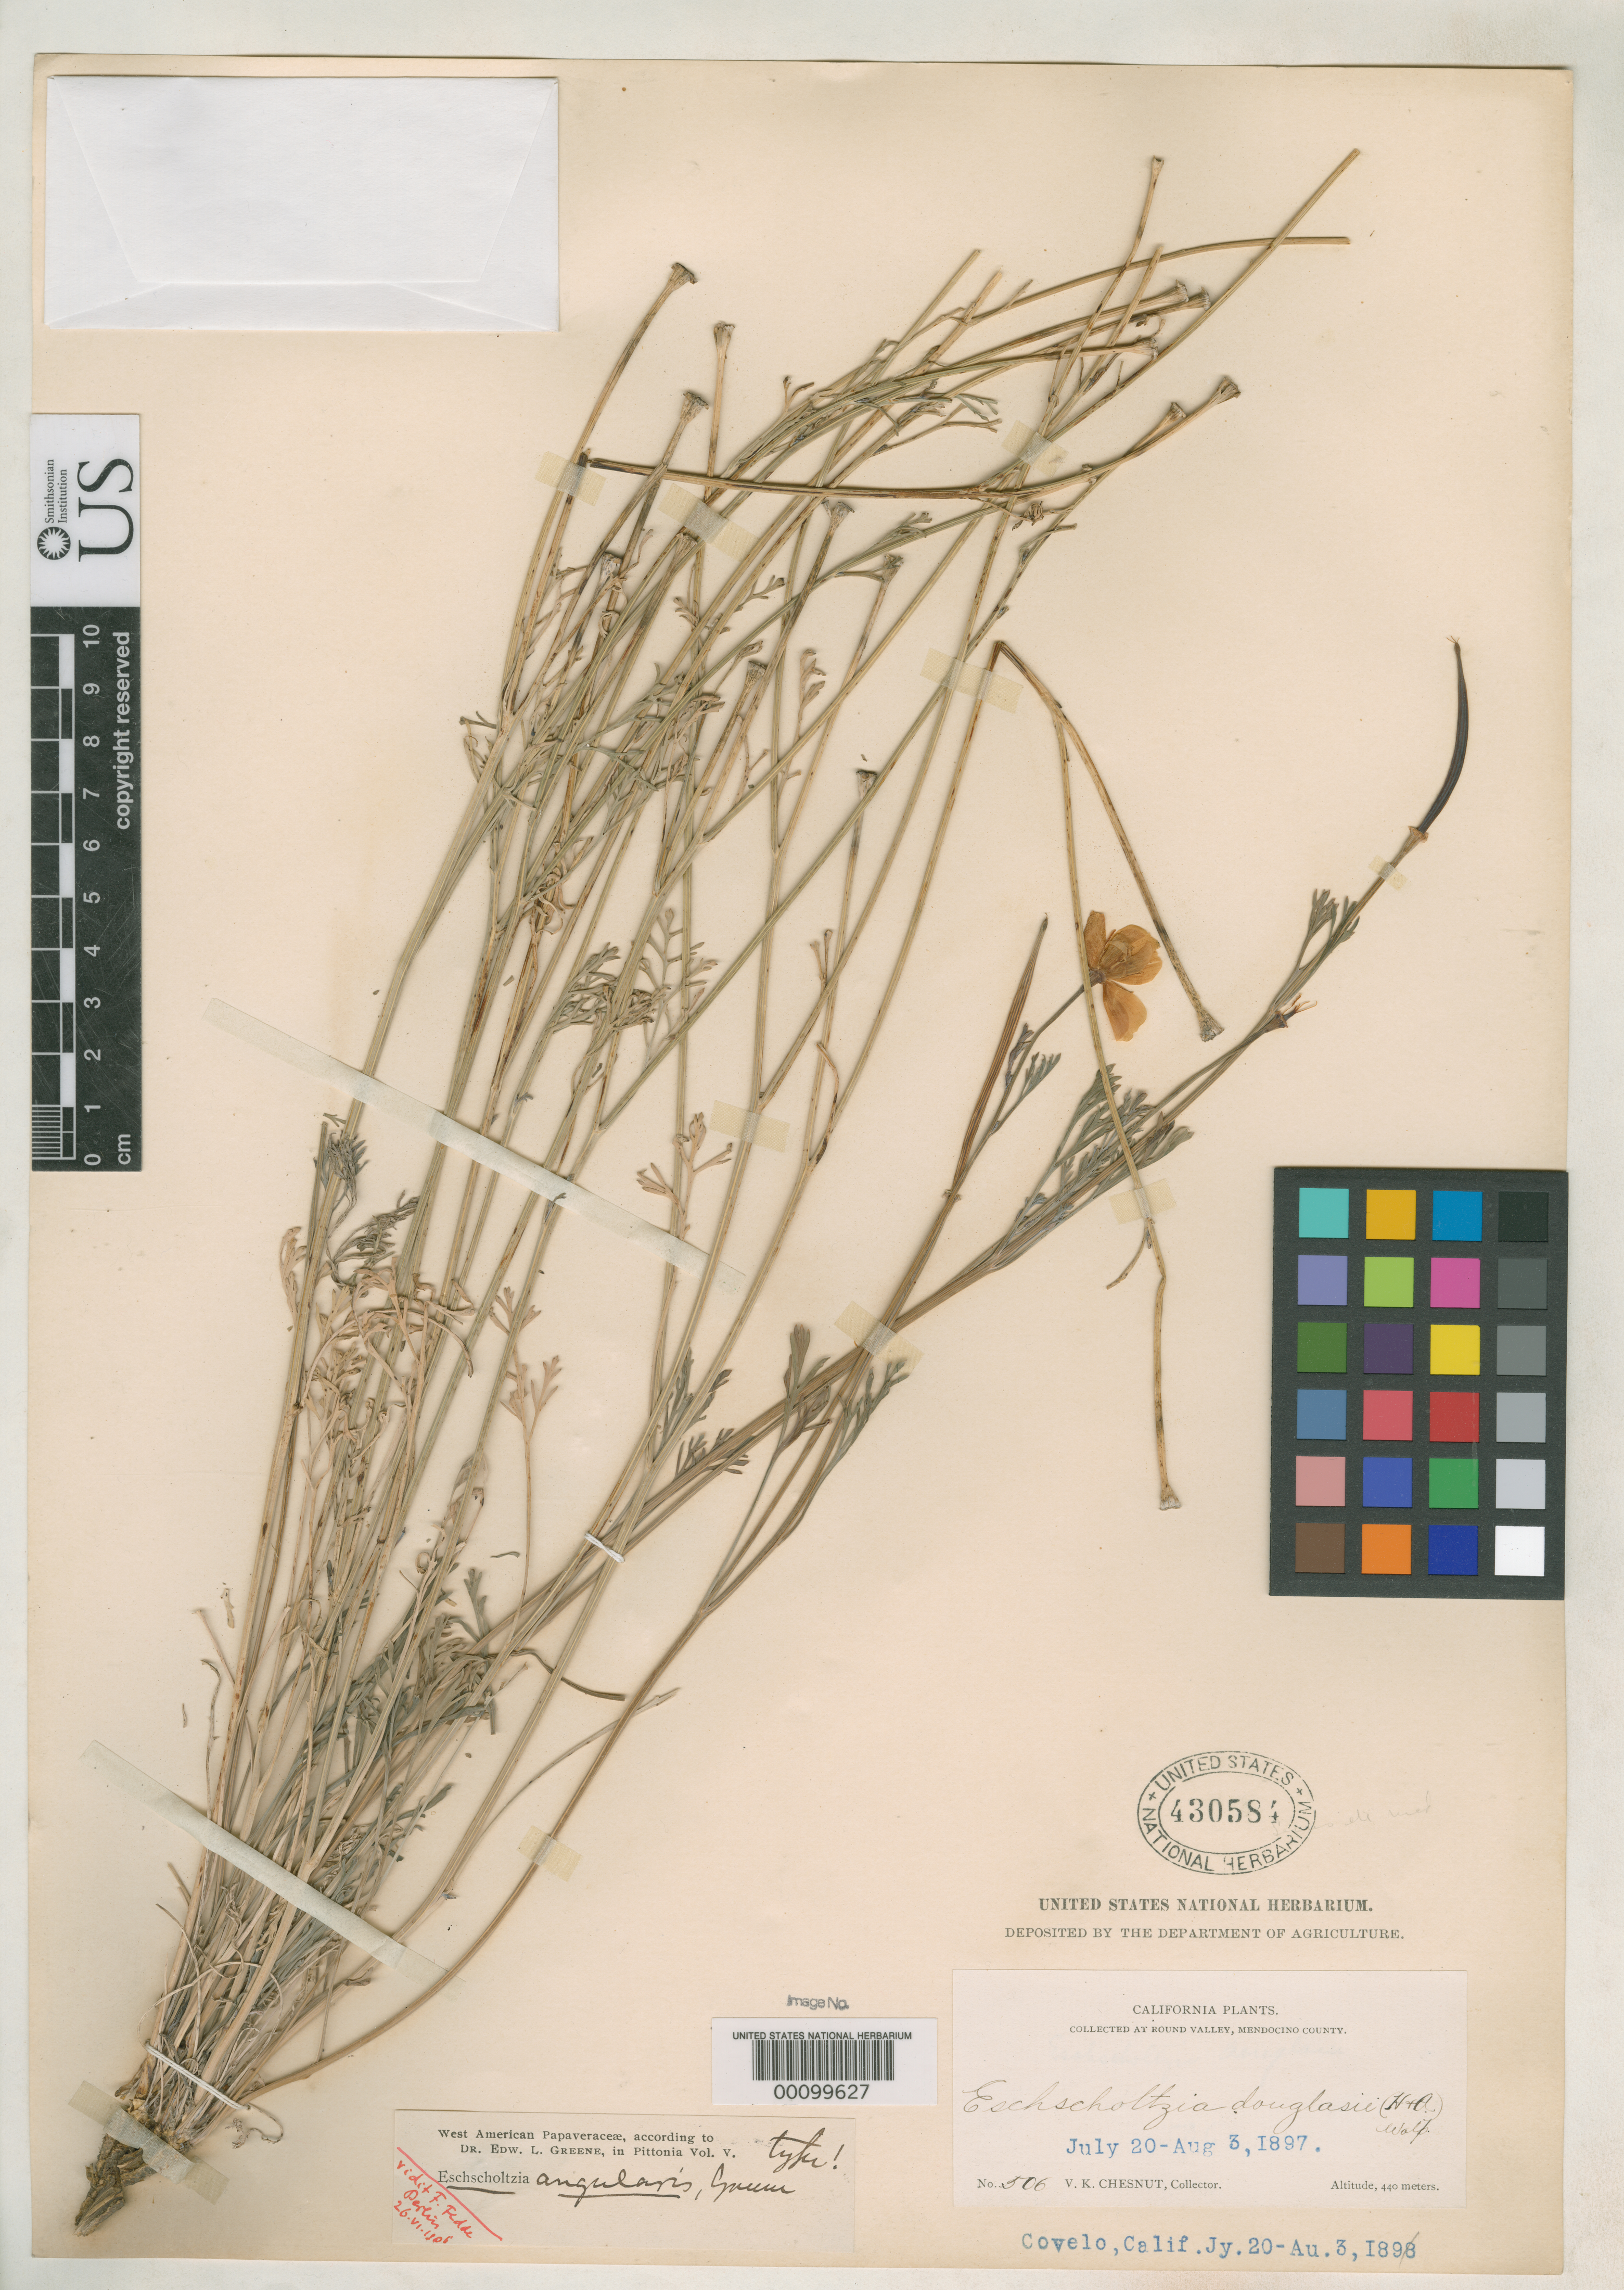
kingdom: Plantae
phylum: Tracheophyta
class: Magnoliopsida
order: Ranunculales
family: Papaveraceae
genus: Eschscholzia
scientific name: Eschscholzia angularis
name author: Greene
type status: Syntype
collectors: V. K. Chesnut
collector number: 506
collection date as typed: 20 Jul 1897 to 03 Aug 1897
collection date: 1897-07-20/1897-08-03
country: United States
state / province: California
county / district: Mendocino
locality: Round Valley.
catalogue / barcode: US 430584